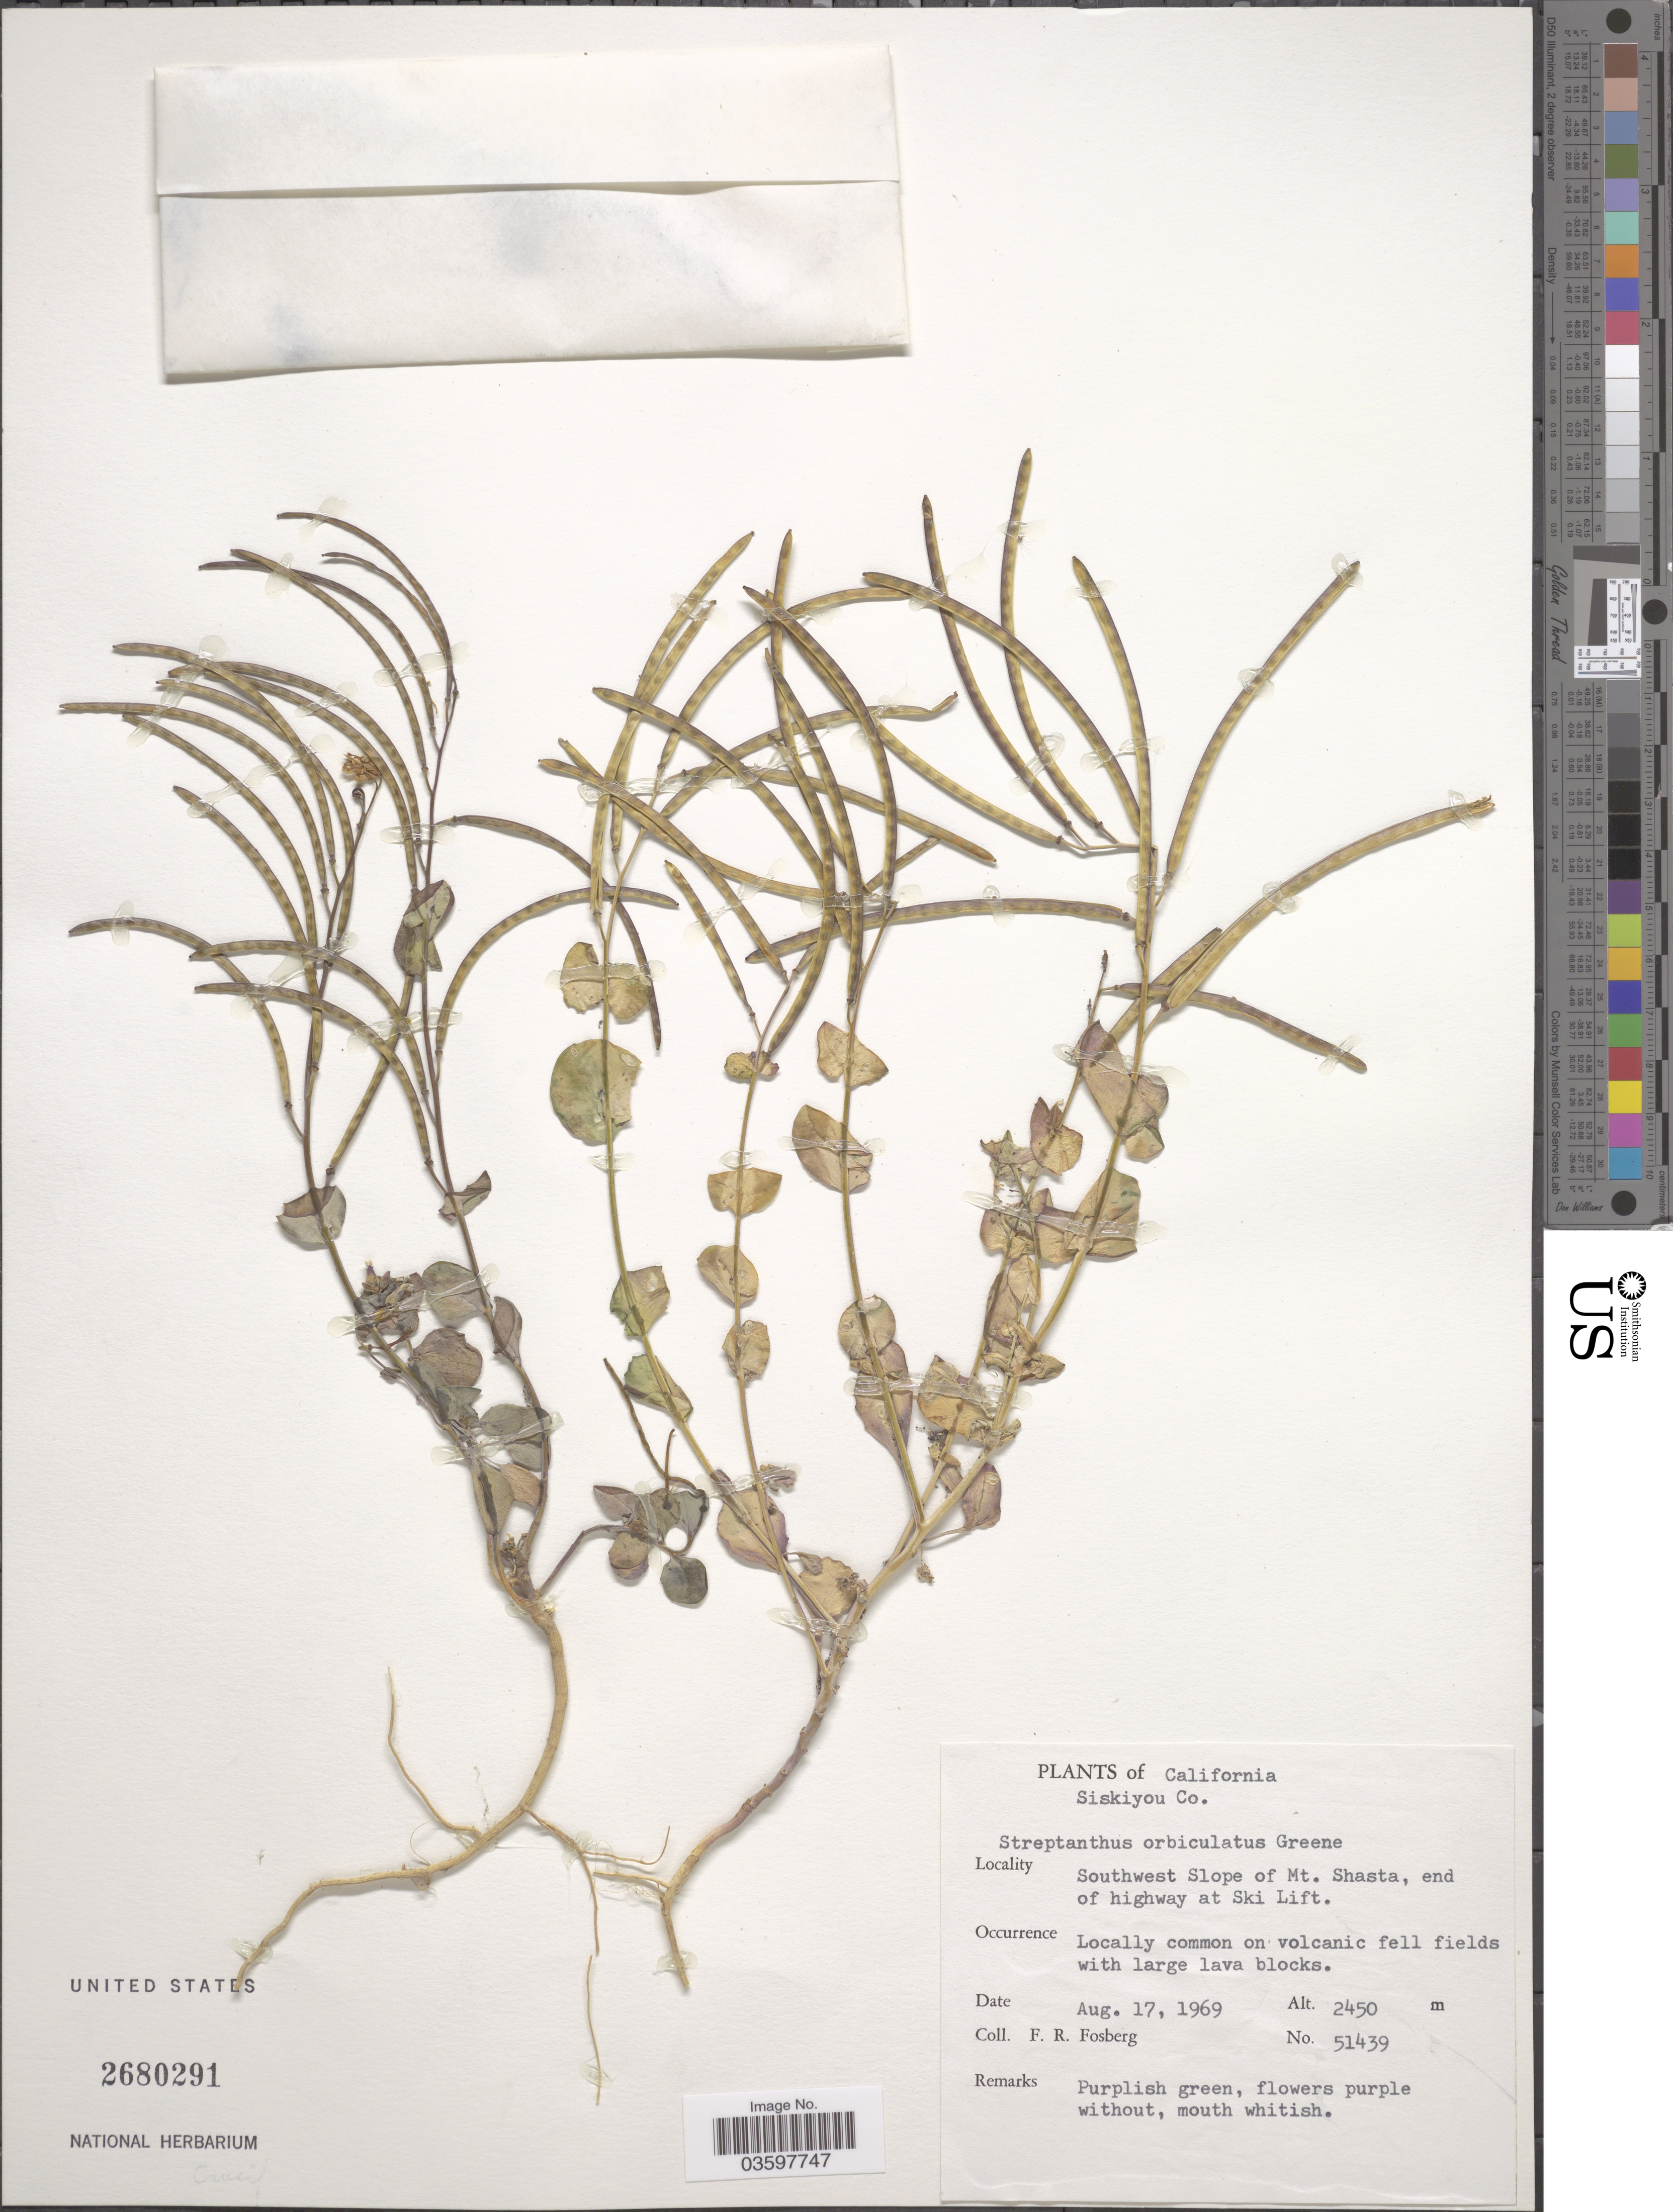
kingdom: Plantae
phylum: Tracheophyta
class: Magnoliopsida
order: Brassicales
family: Brassicaceae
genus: Streptanthus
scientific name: Streptanthus tortuosus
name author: Kellogg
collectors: F. R. Fosberg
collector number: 51439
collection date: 1969-08-17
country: United States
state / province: California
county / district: Siskiyou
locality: Siskiyou Co. Southwest Slope of Mt. Shasta, end of highway at Ski Lift.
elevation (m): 2450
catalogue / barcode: US 2680291